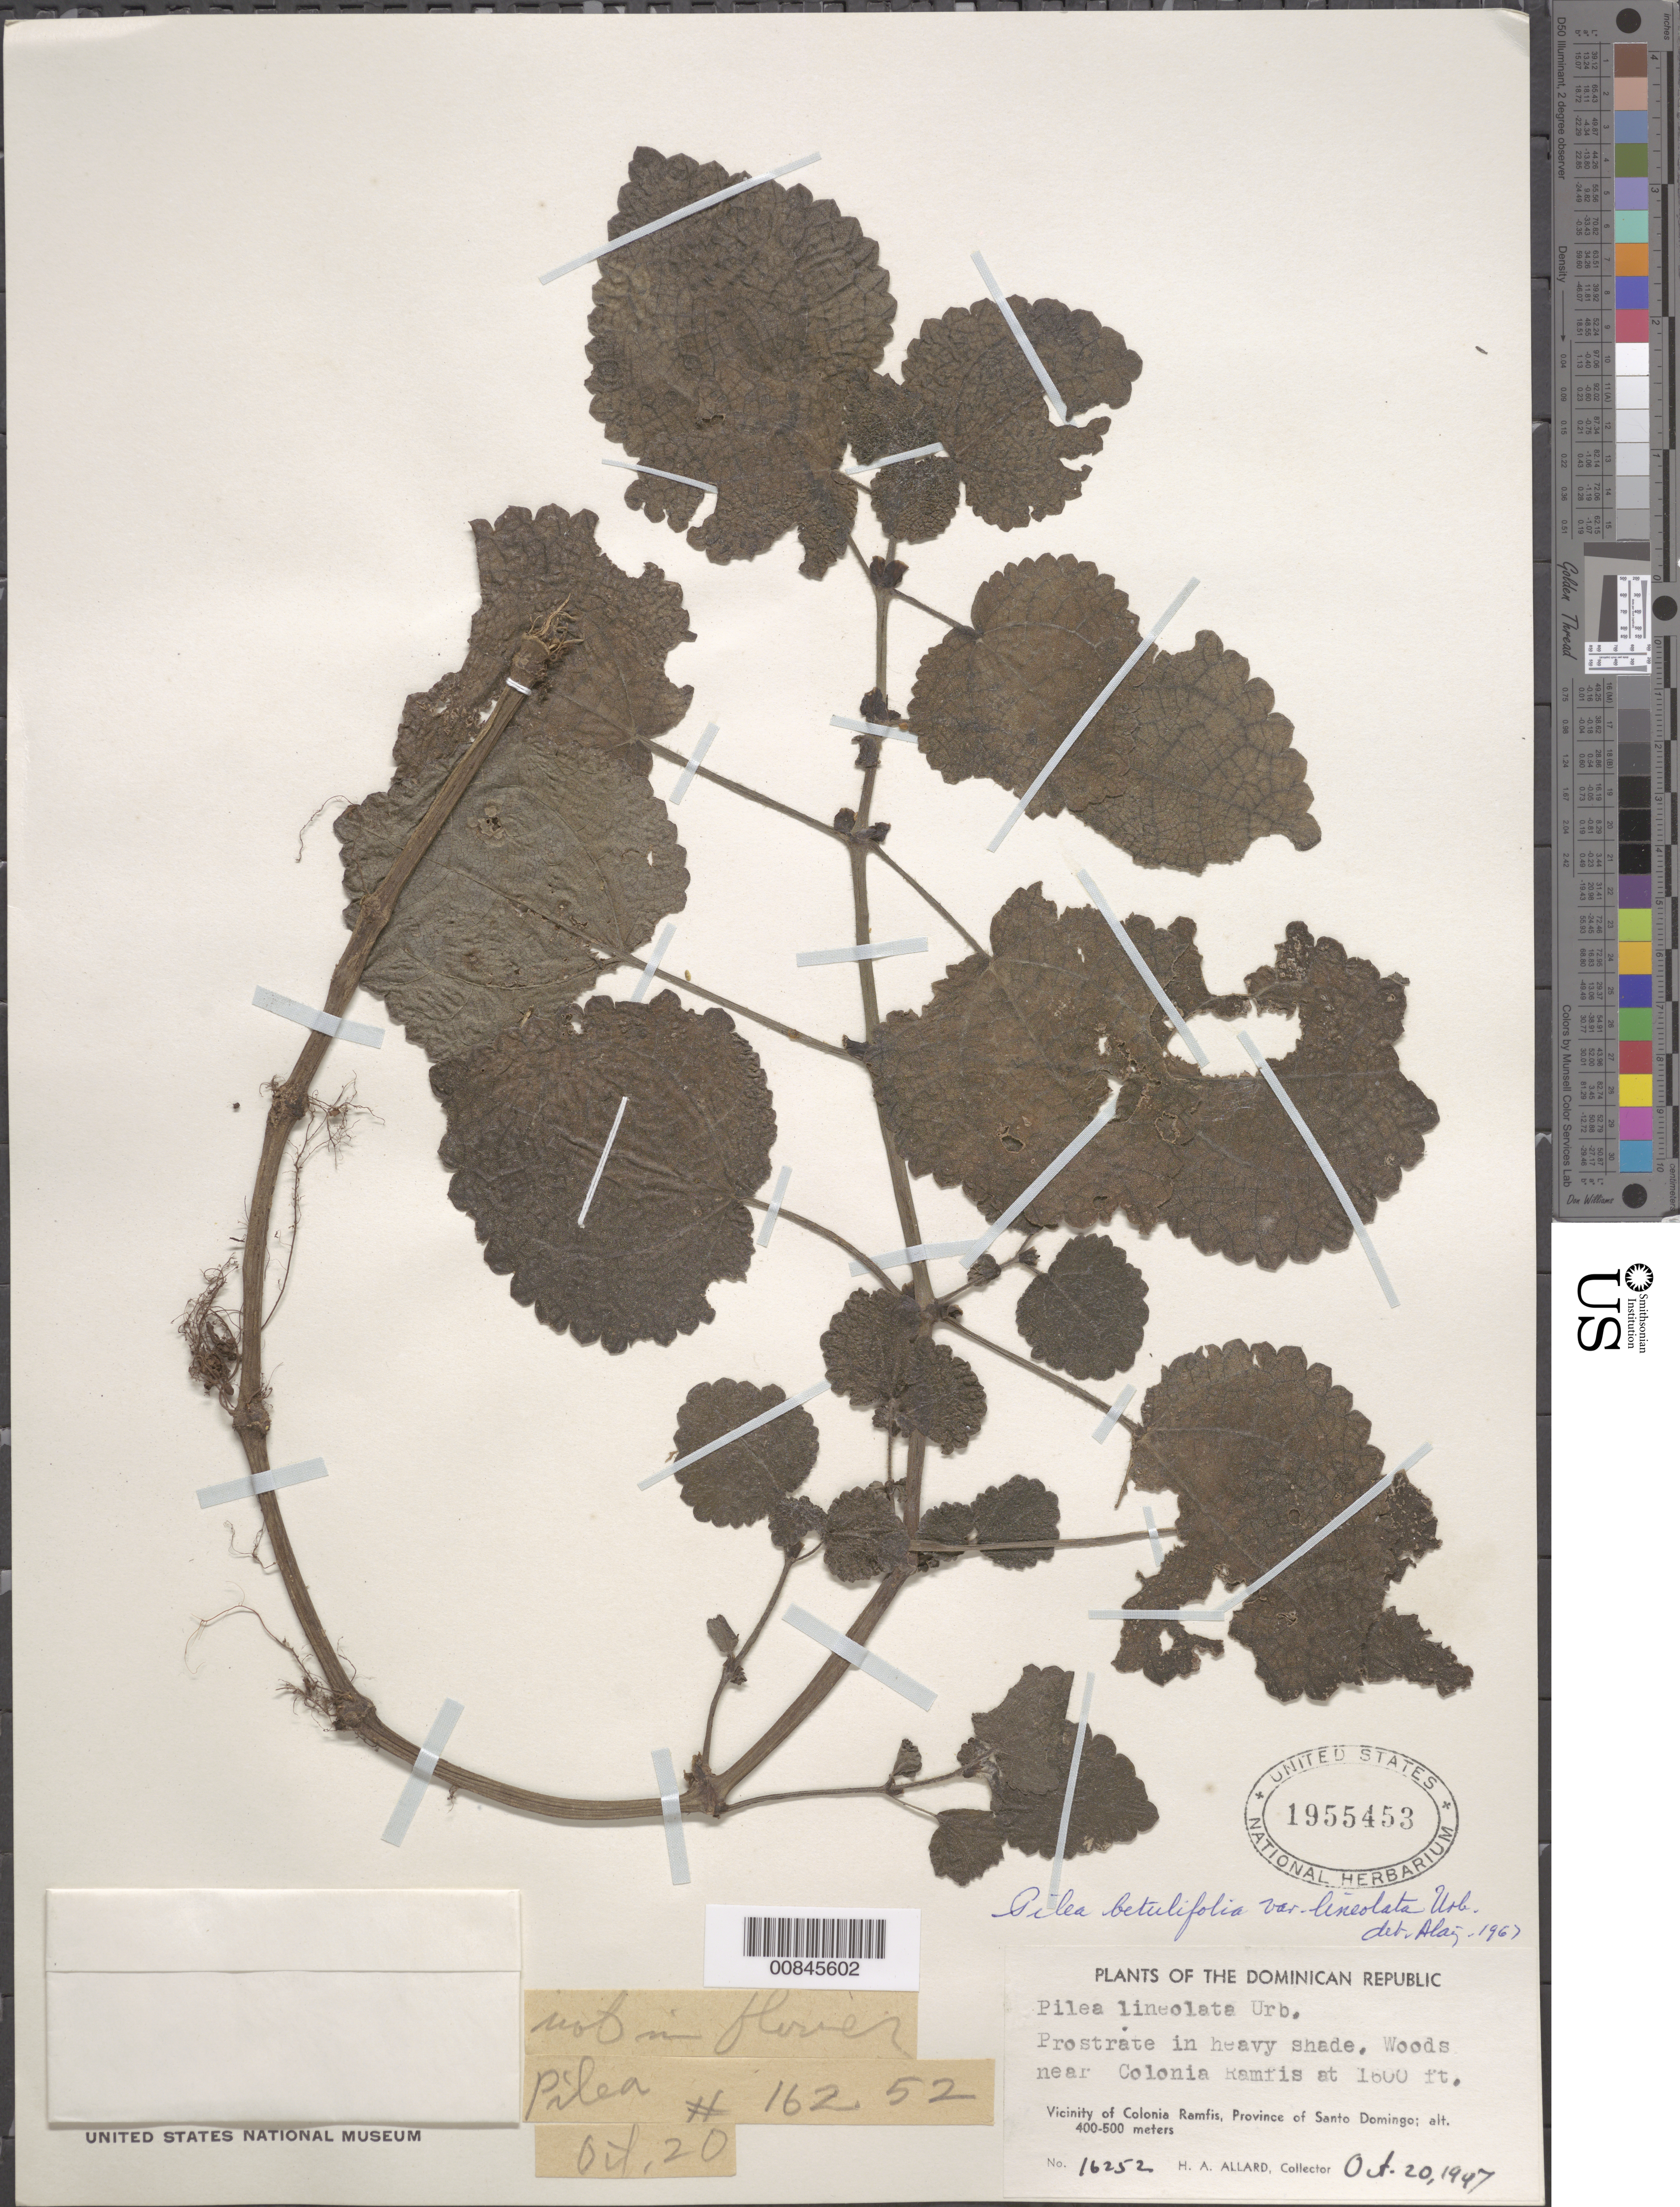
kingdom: Plantae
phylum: Tracheophyta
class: Magnoliopsida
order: Rosales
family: Urticaceae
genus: Pilea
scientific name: Pilea betulifolia var. lineolata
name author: Urb.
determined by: Liogier, Alain H.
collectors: H. A. Allard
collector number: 16252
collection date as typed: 20 Oct 1947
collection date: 1947-10-20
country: Dominican Republic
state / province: Distrito Nacional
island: Hispaniola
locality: Woods near Colonia Ramfis, Province of Santo Domingo (obsolete).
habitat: Woods. In heavy shade.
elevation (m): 488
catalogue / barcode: US 1955453